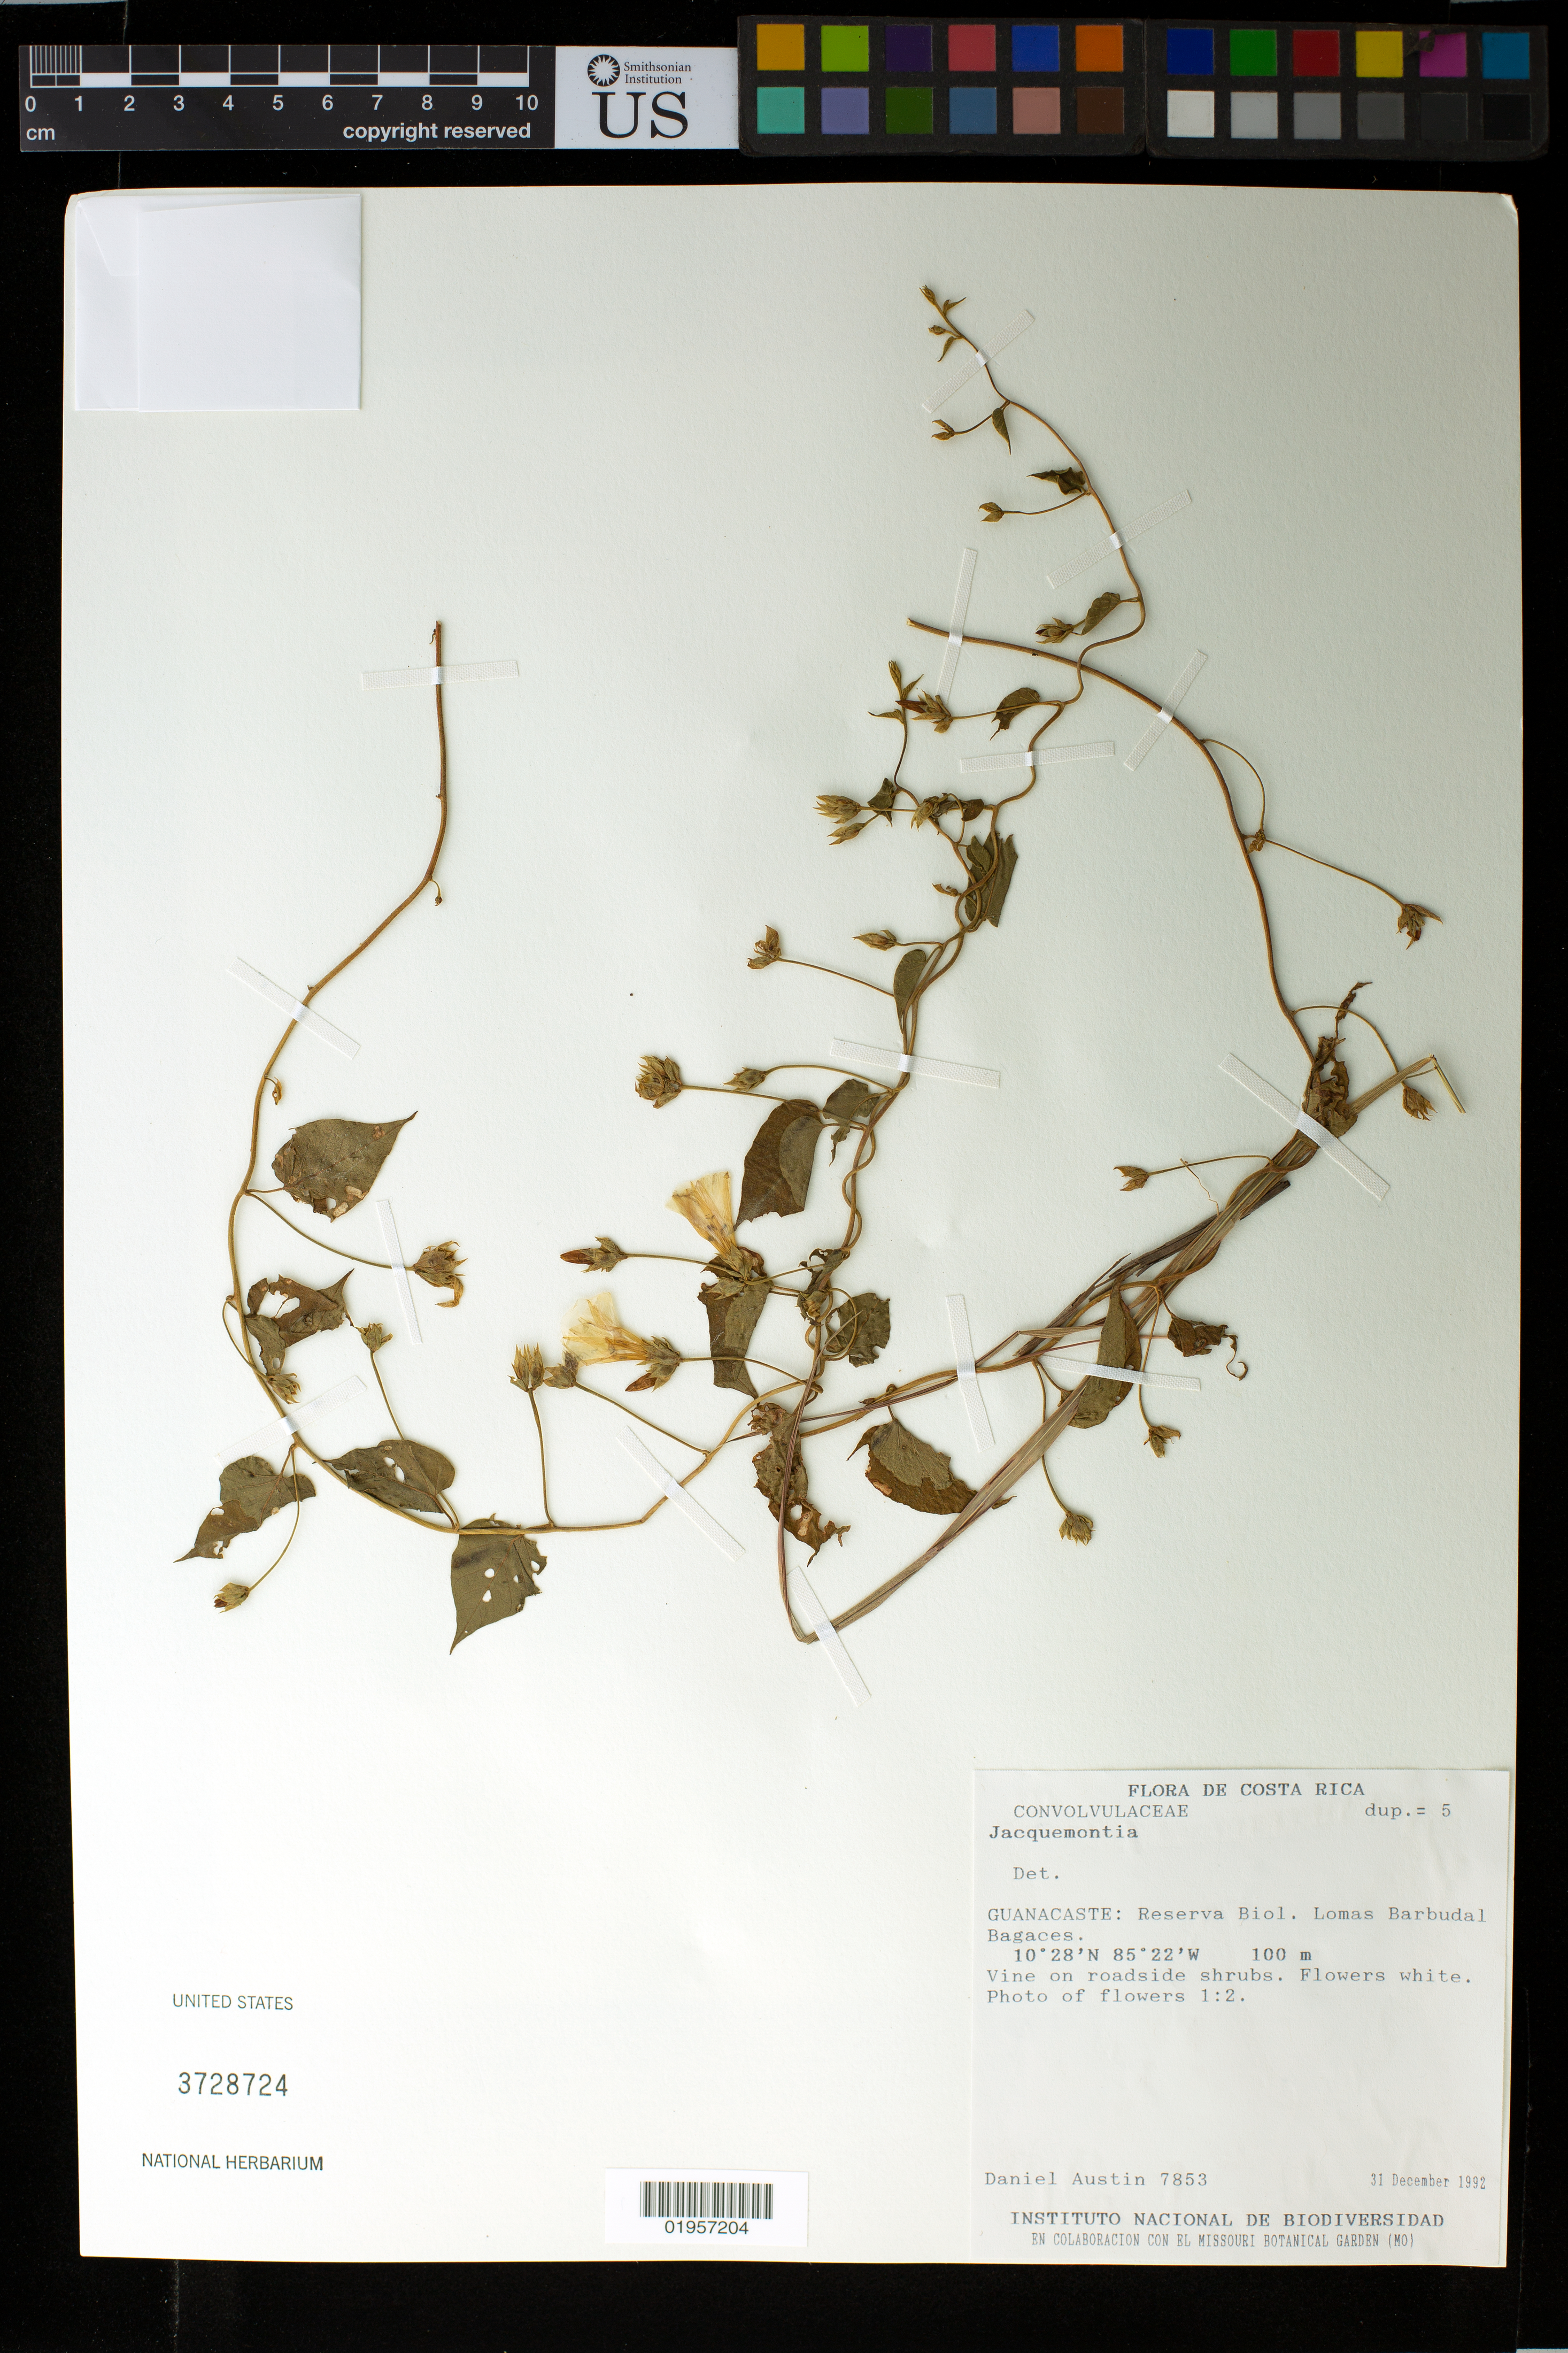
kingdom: Plantae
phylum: Tracheophyta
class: Magnoliopsida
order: Solanales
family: Convolvulaceae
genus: Jacquemontia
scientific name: Jacquemontia sp.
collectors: D. Austin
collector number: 7853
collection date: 1992-12-31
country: Costa Rica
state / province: Guanacaste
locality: Reserve Biol. Lomas Barbudal Bagaces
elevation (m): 100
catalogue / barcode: US 3728724